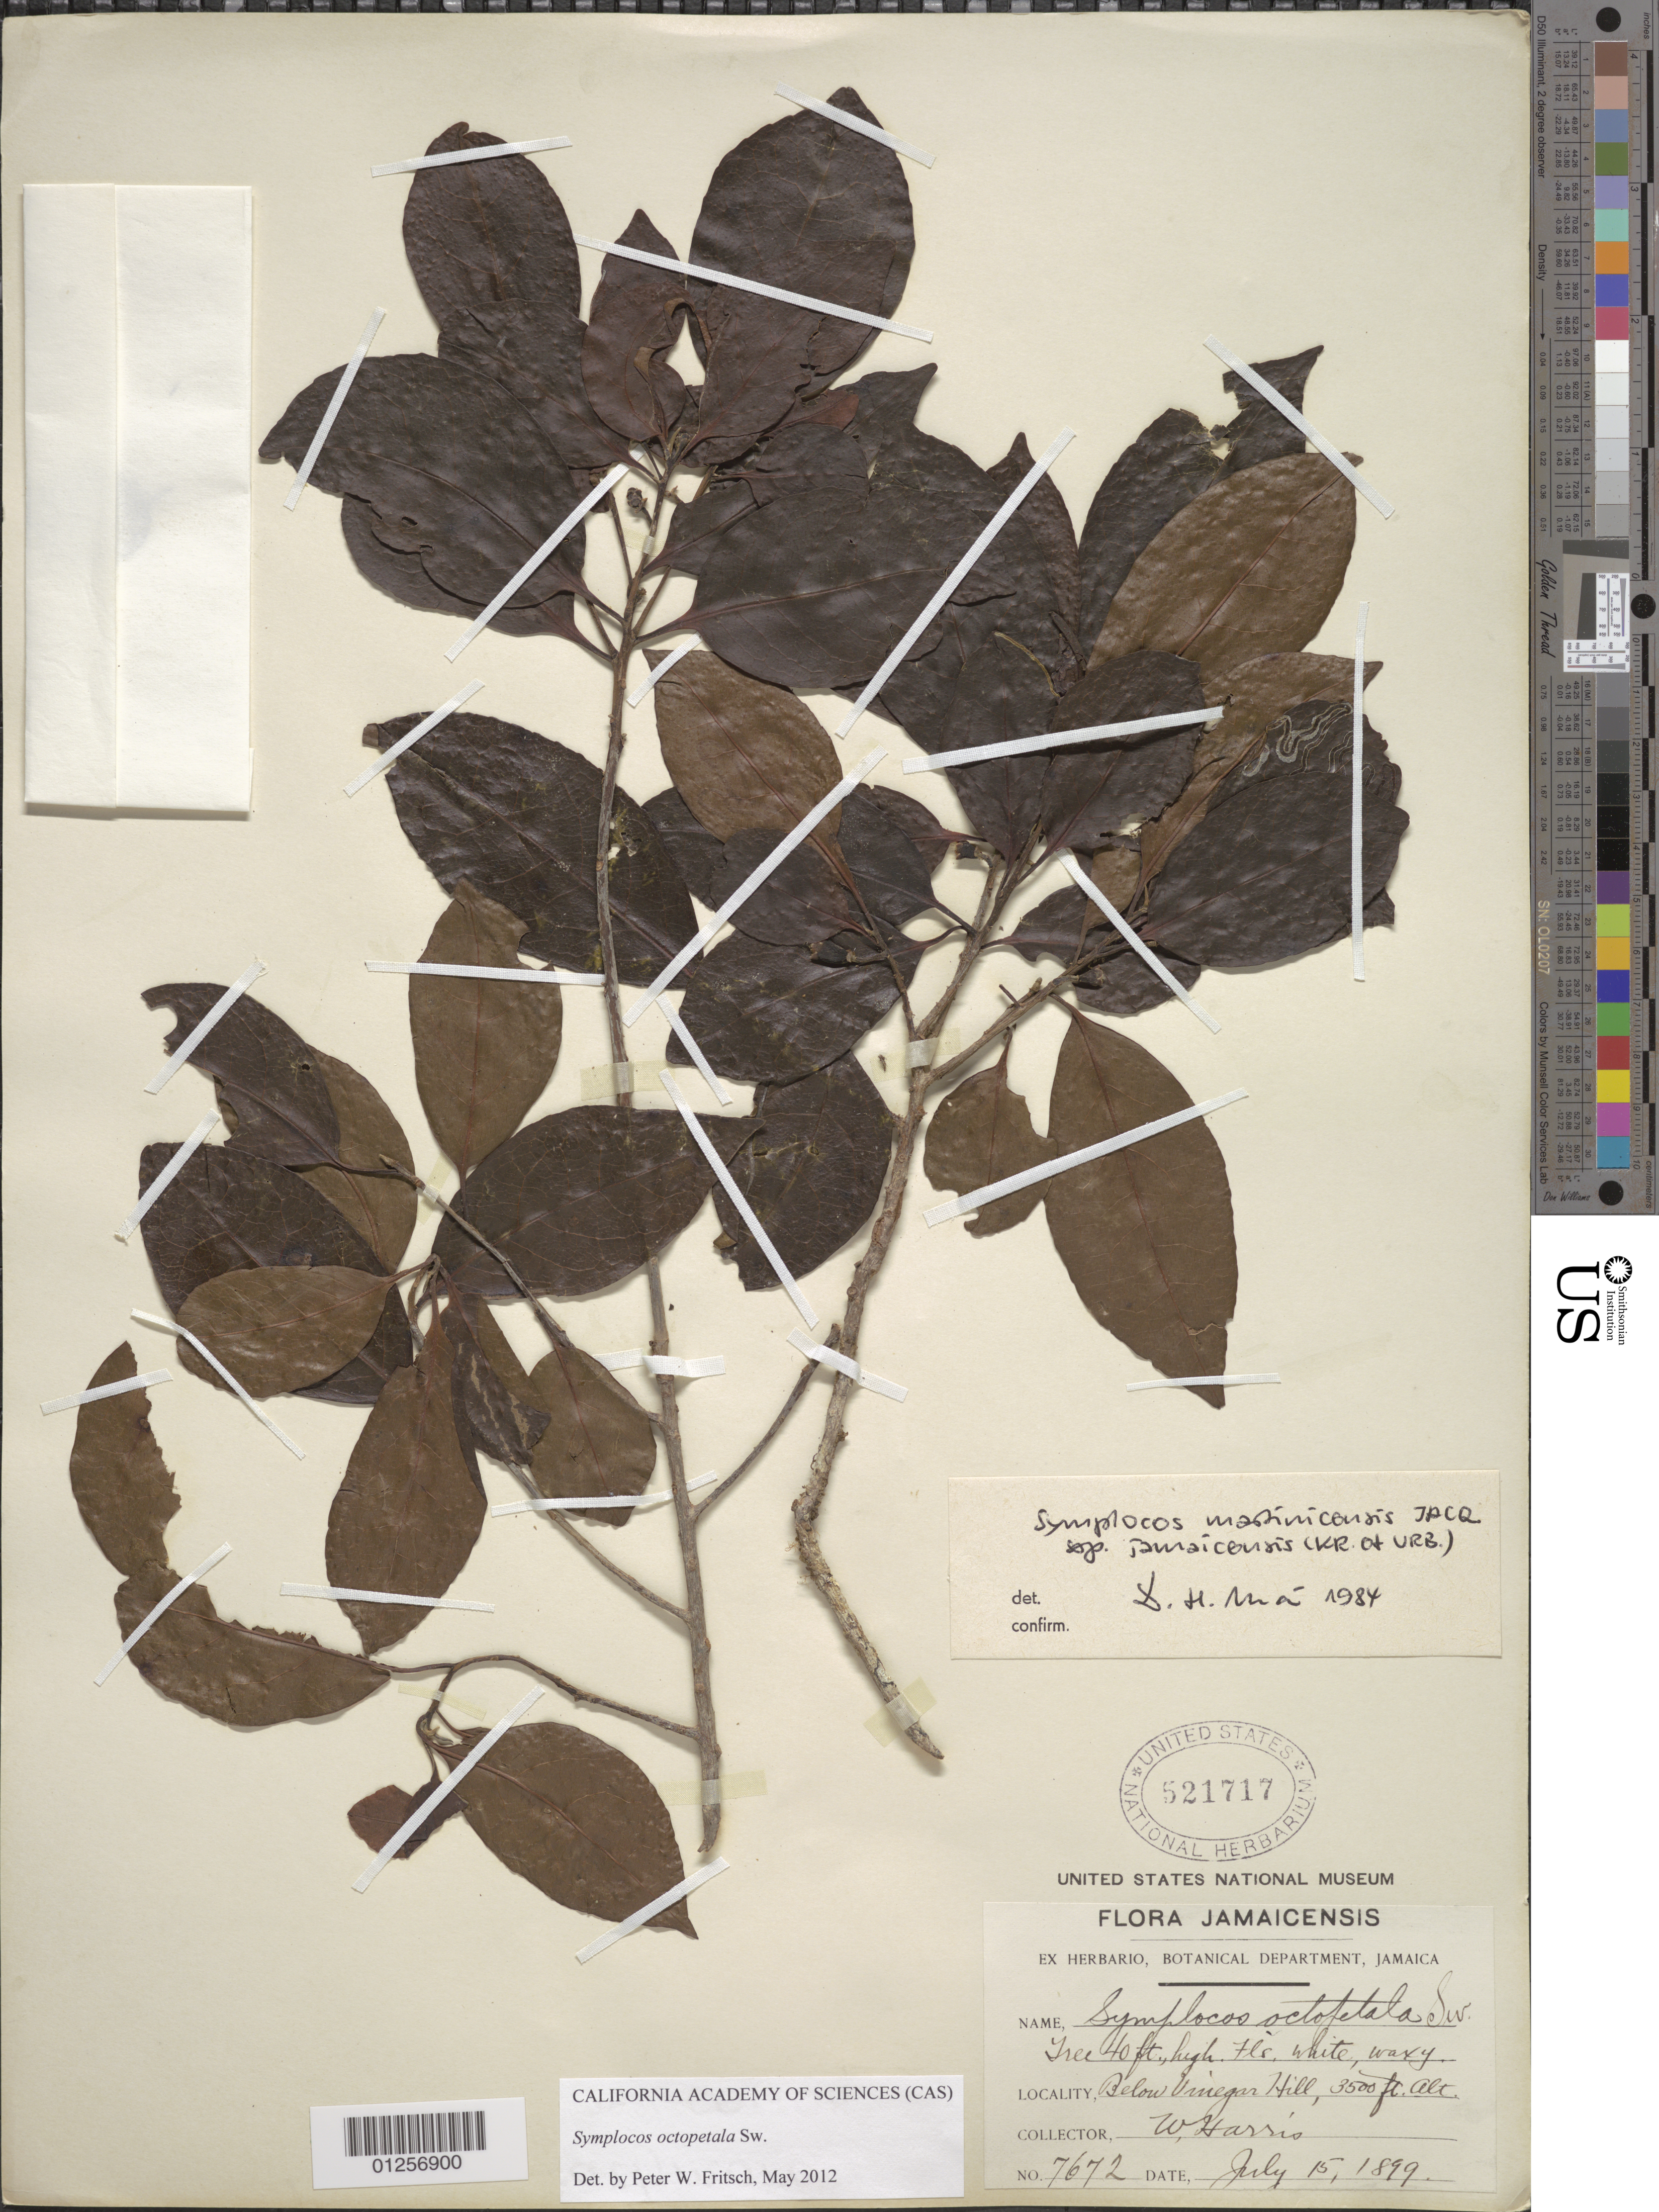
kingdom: Plantae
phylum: Tracheophyta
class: Magnoliopsida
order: Ericales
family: Symplocaceae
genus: Symplocos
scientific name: Symplocos octopetala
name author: Sw.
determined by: Fritsch, Peter W.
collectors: W. H. Harris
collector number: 7672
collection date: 1899-07-15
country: Jamaica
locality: Vinegar Hill, below.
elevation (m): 1067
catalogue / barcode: US 521717